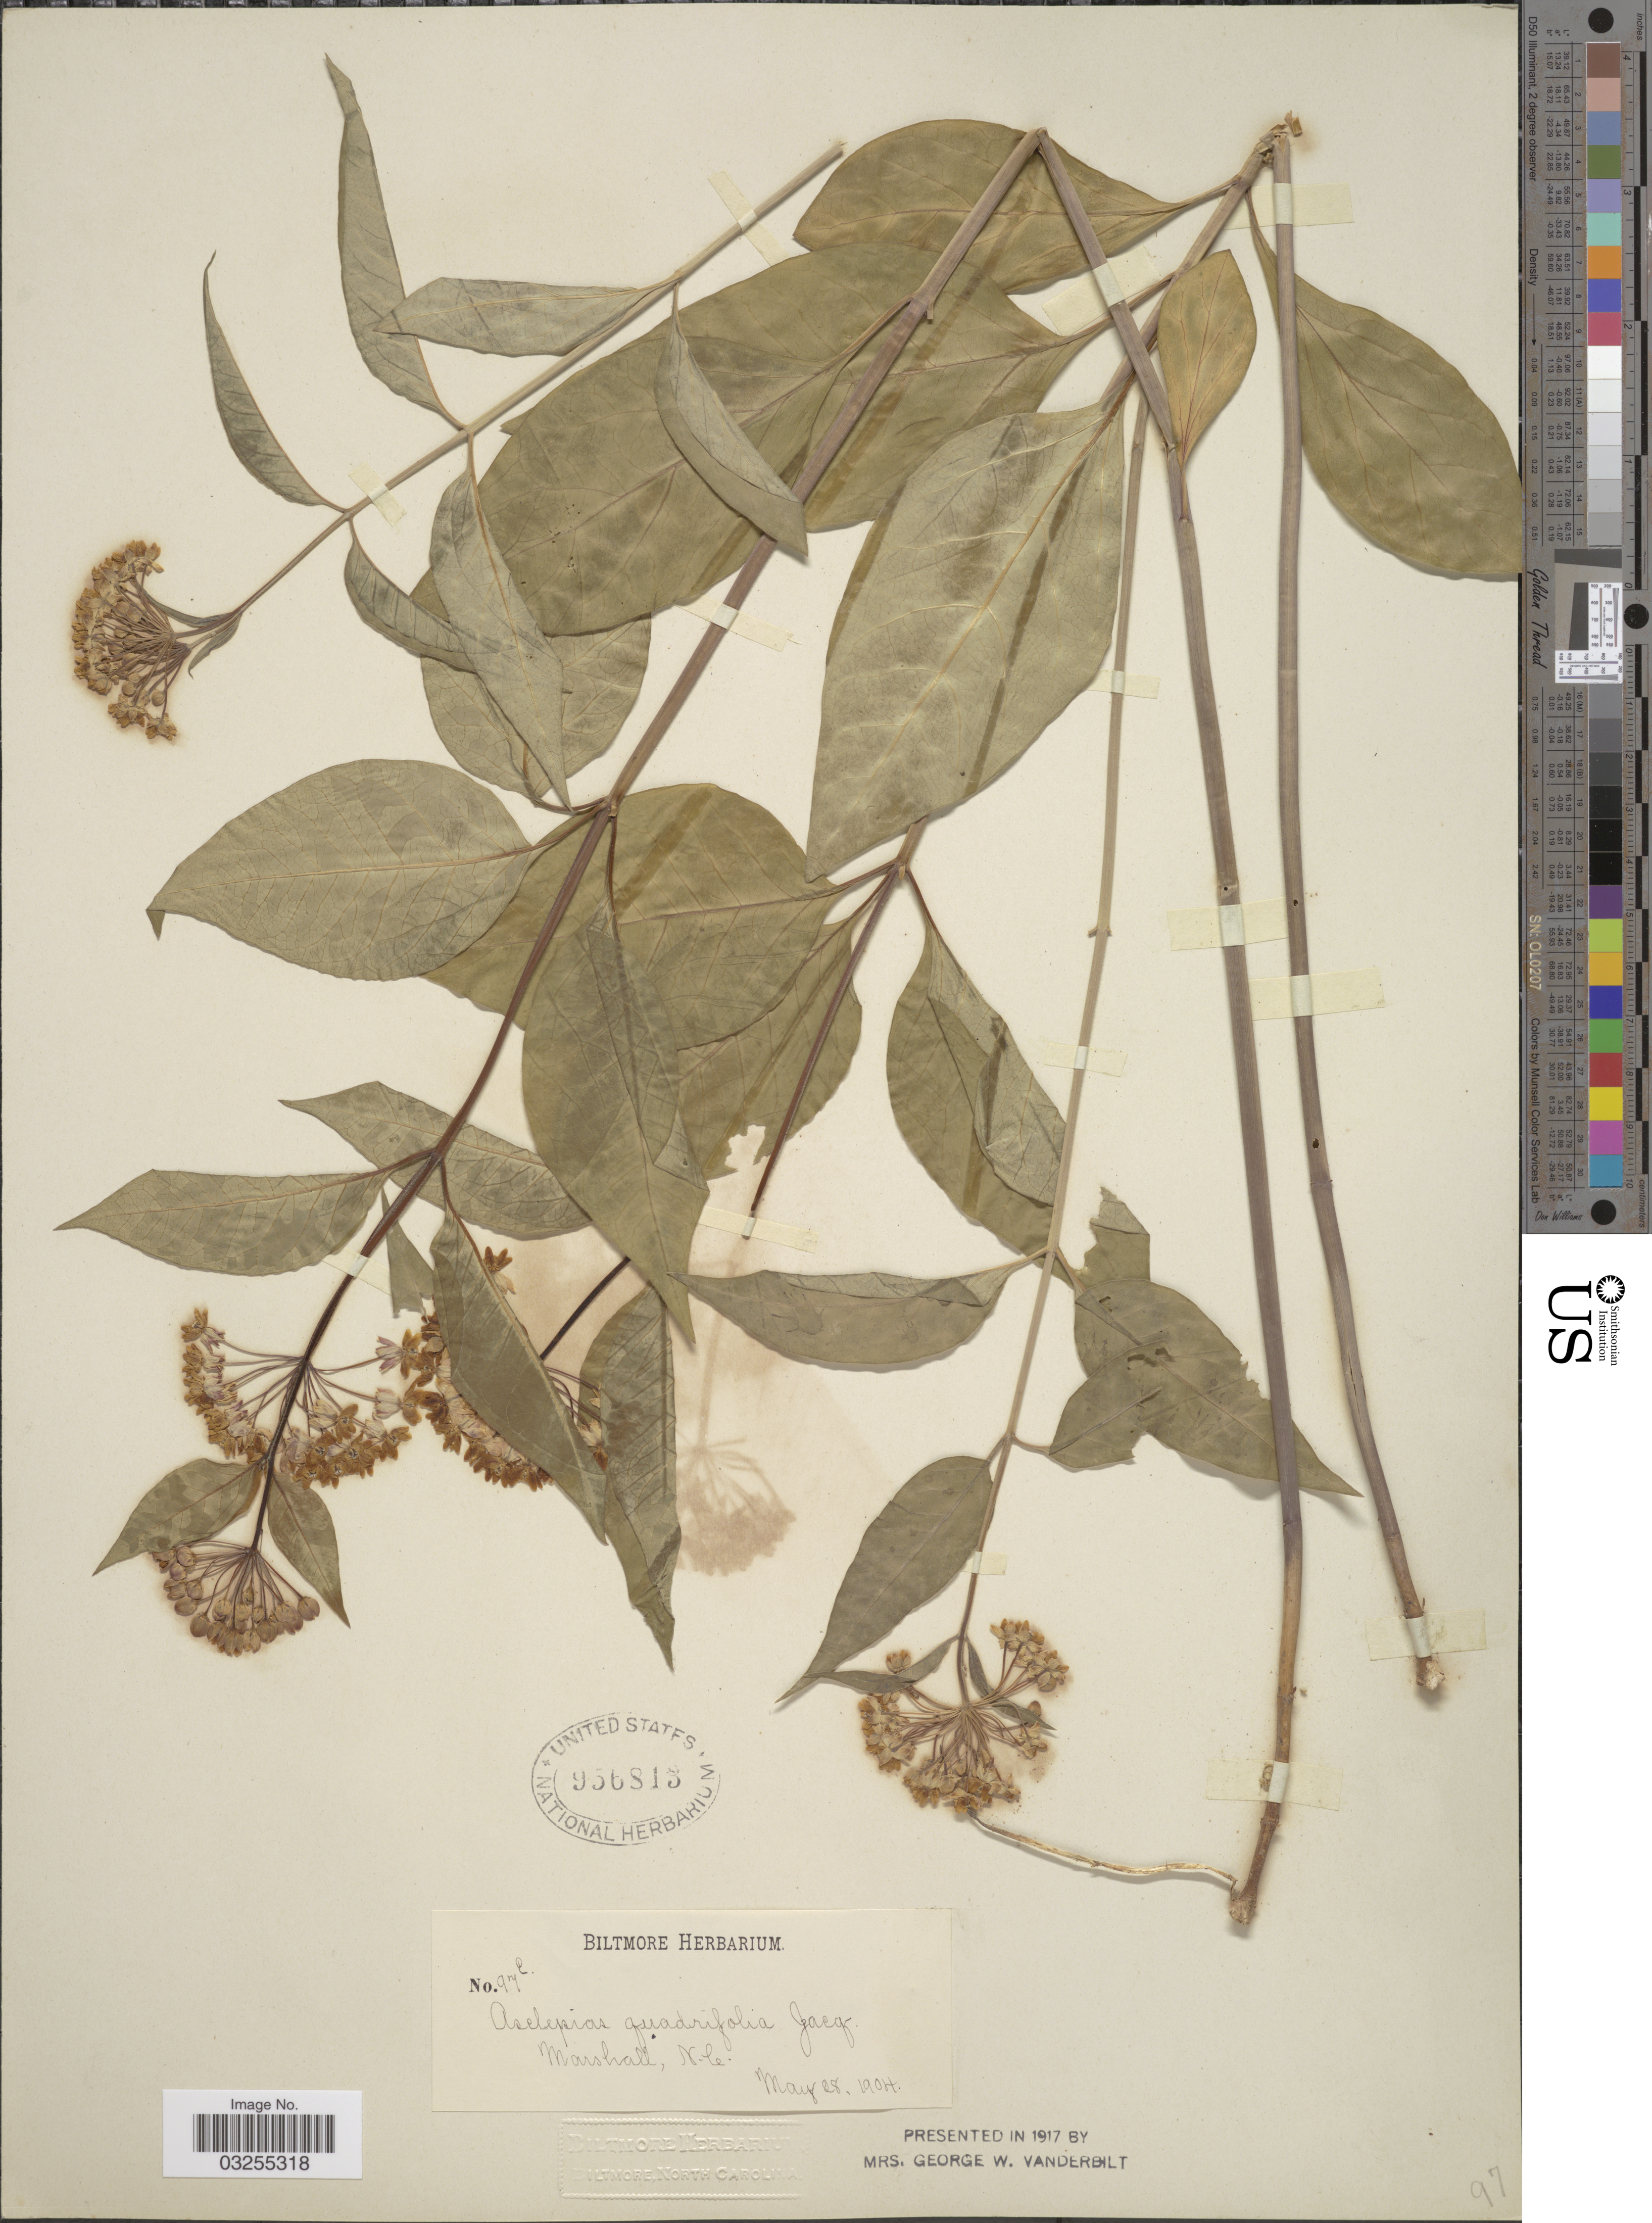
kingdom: Plantae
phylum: Tracheophyta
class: Magnoliopsida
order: Gentianales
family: Apocynaceae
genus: Asclepias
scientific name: Asclepias quadrifolia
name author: Jacq.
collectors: ex herb. Biltmore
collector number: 97e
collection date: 1904-05-28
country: United States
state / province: North Carolina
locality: Marshall.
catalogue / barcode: US 956815